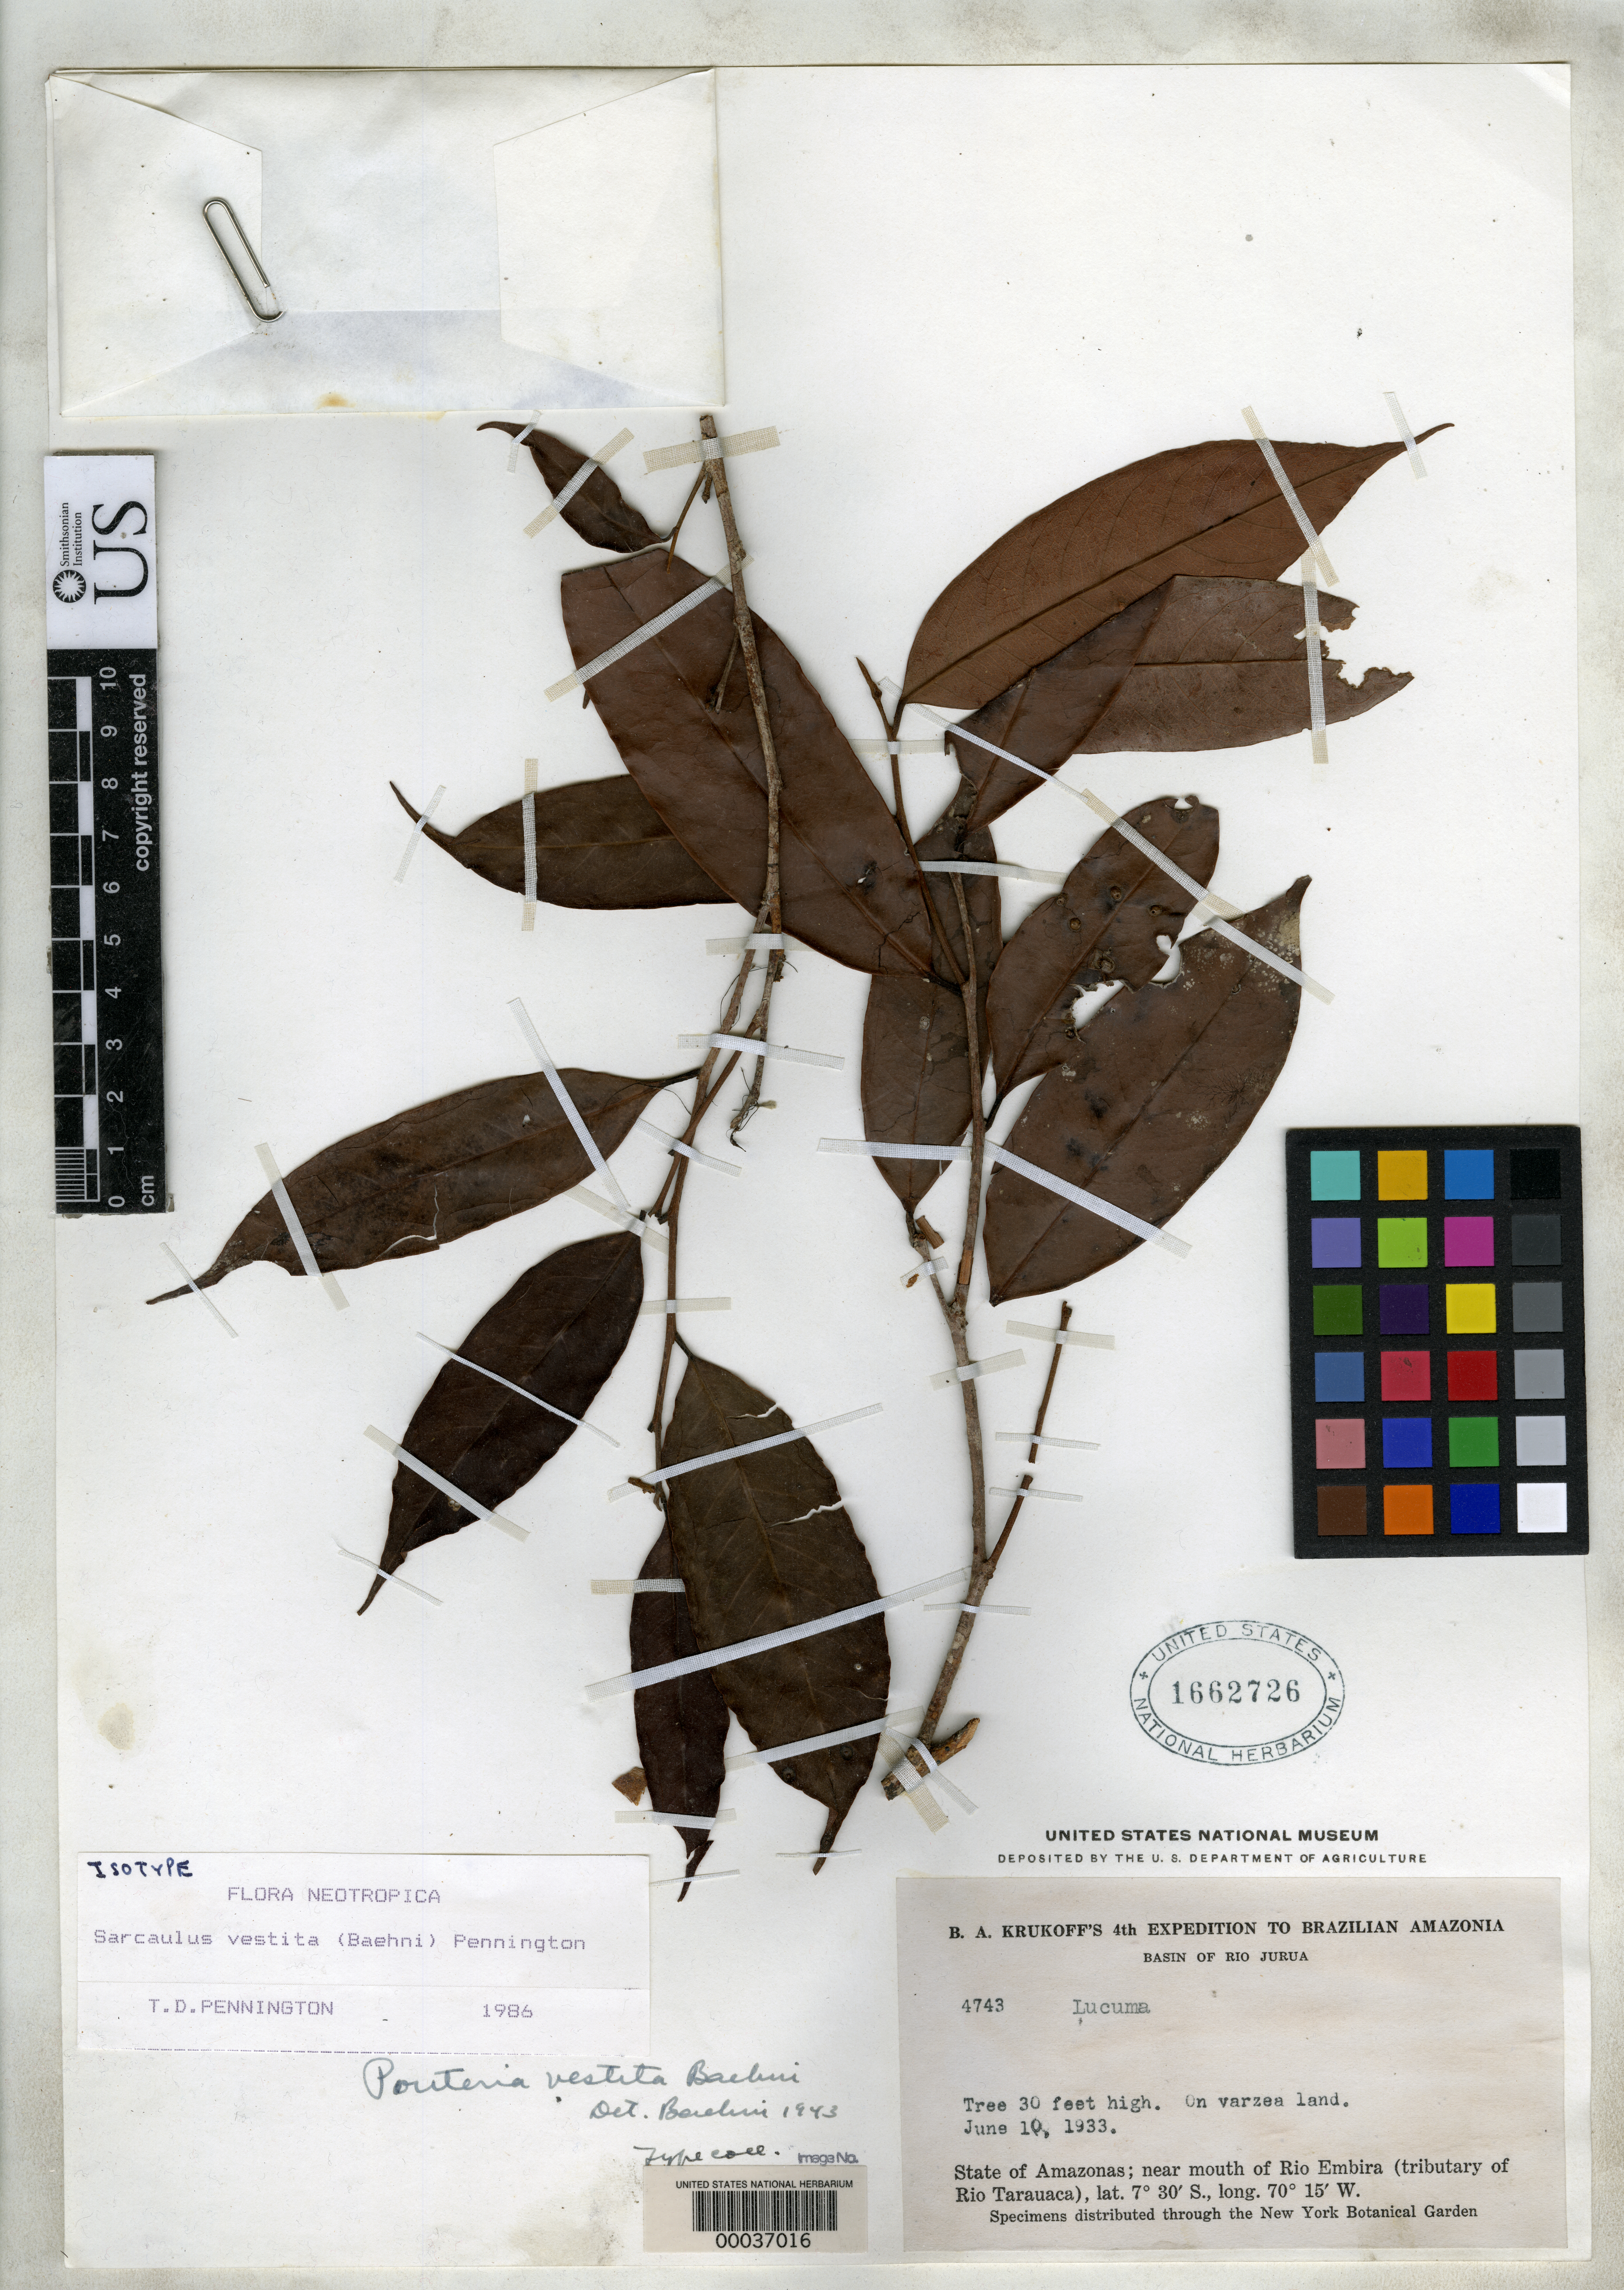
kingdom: Plantae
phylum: Tracheophyta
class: Magnoliopsida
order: Ericales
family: Sapotaceae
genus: Pouteria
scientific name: Pouteria vestita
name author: Baehni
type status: Isotype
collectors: B. A. Krukoff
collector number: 4743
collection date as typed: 10 Jun 1933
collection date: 1933-06-10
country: Brazil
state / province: Amazonas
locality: Near mouth of Rio Embira, tributary of Rio Tarauca.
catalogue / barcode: US 1662726